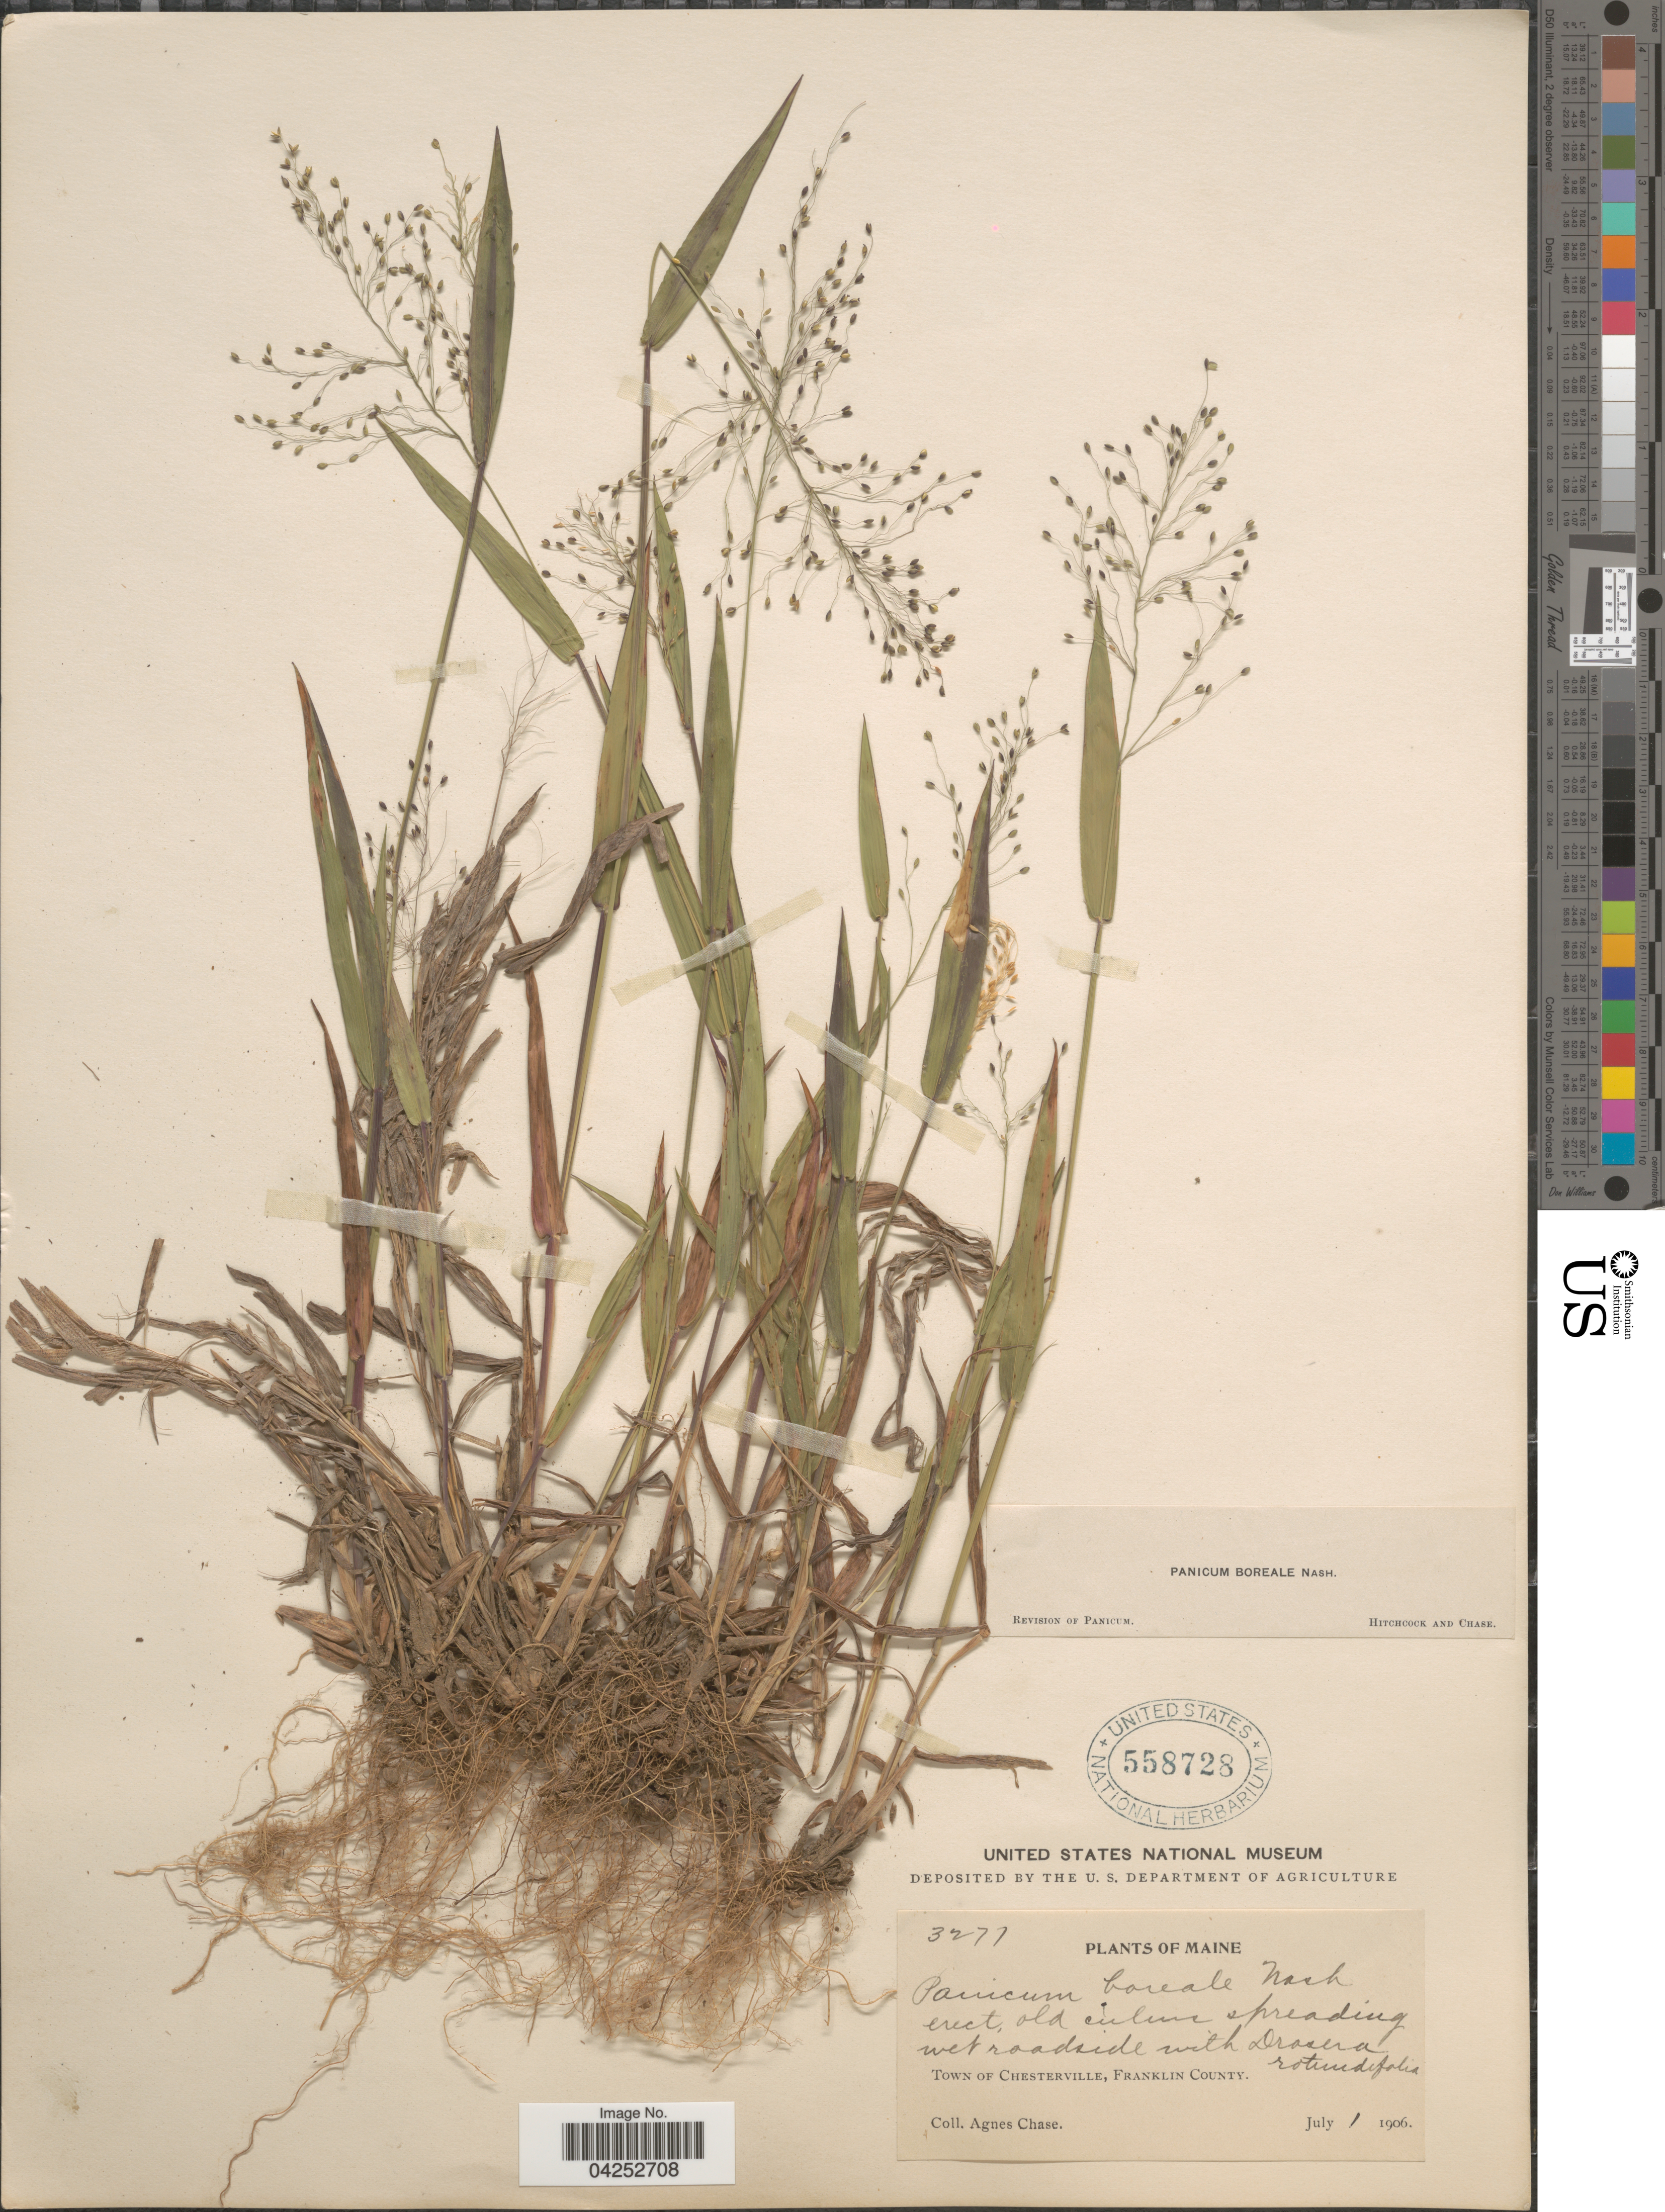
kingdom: Plantae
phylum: Tracheophyta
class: Liliopsida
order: Poales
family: Poaceae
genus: Dichanthelium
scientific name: Dichanthelium boreale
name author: (Nash) Freckmann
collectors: A. Chase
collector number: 3277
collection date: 1906-07-01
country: United States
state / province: Maine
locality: Town of Chesterville, Franklin County.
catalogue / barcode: US 558728